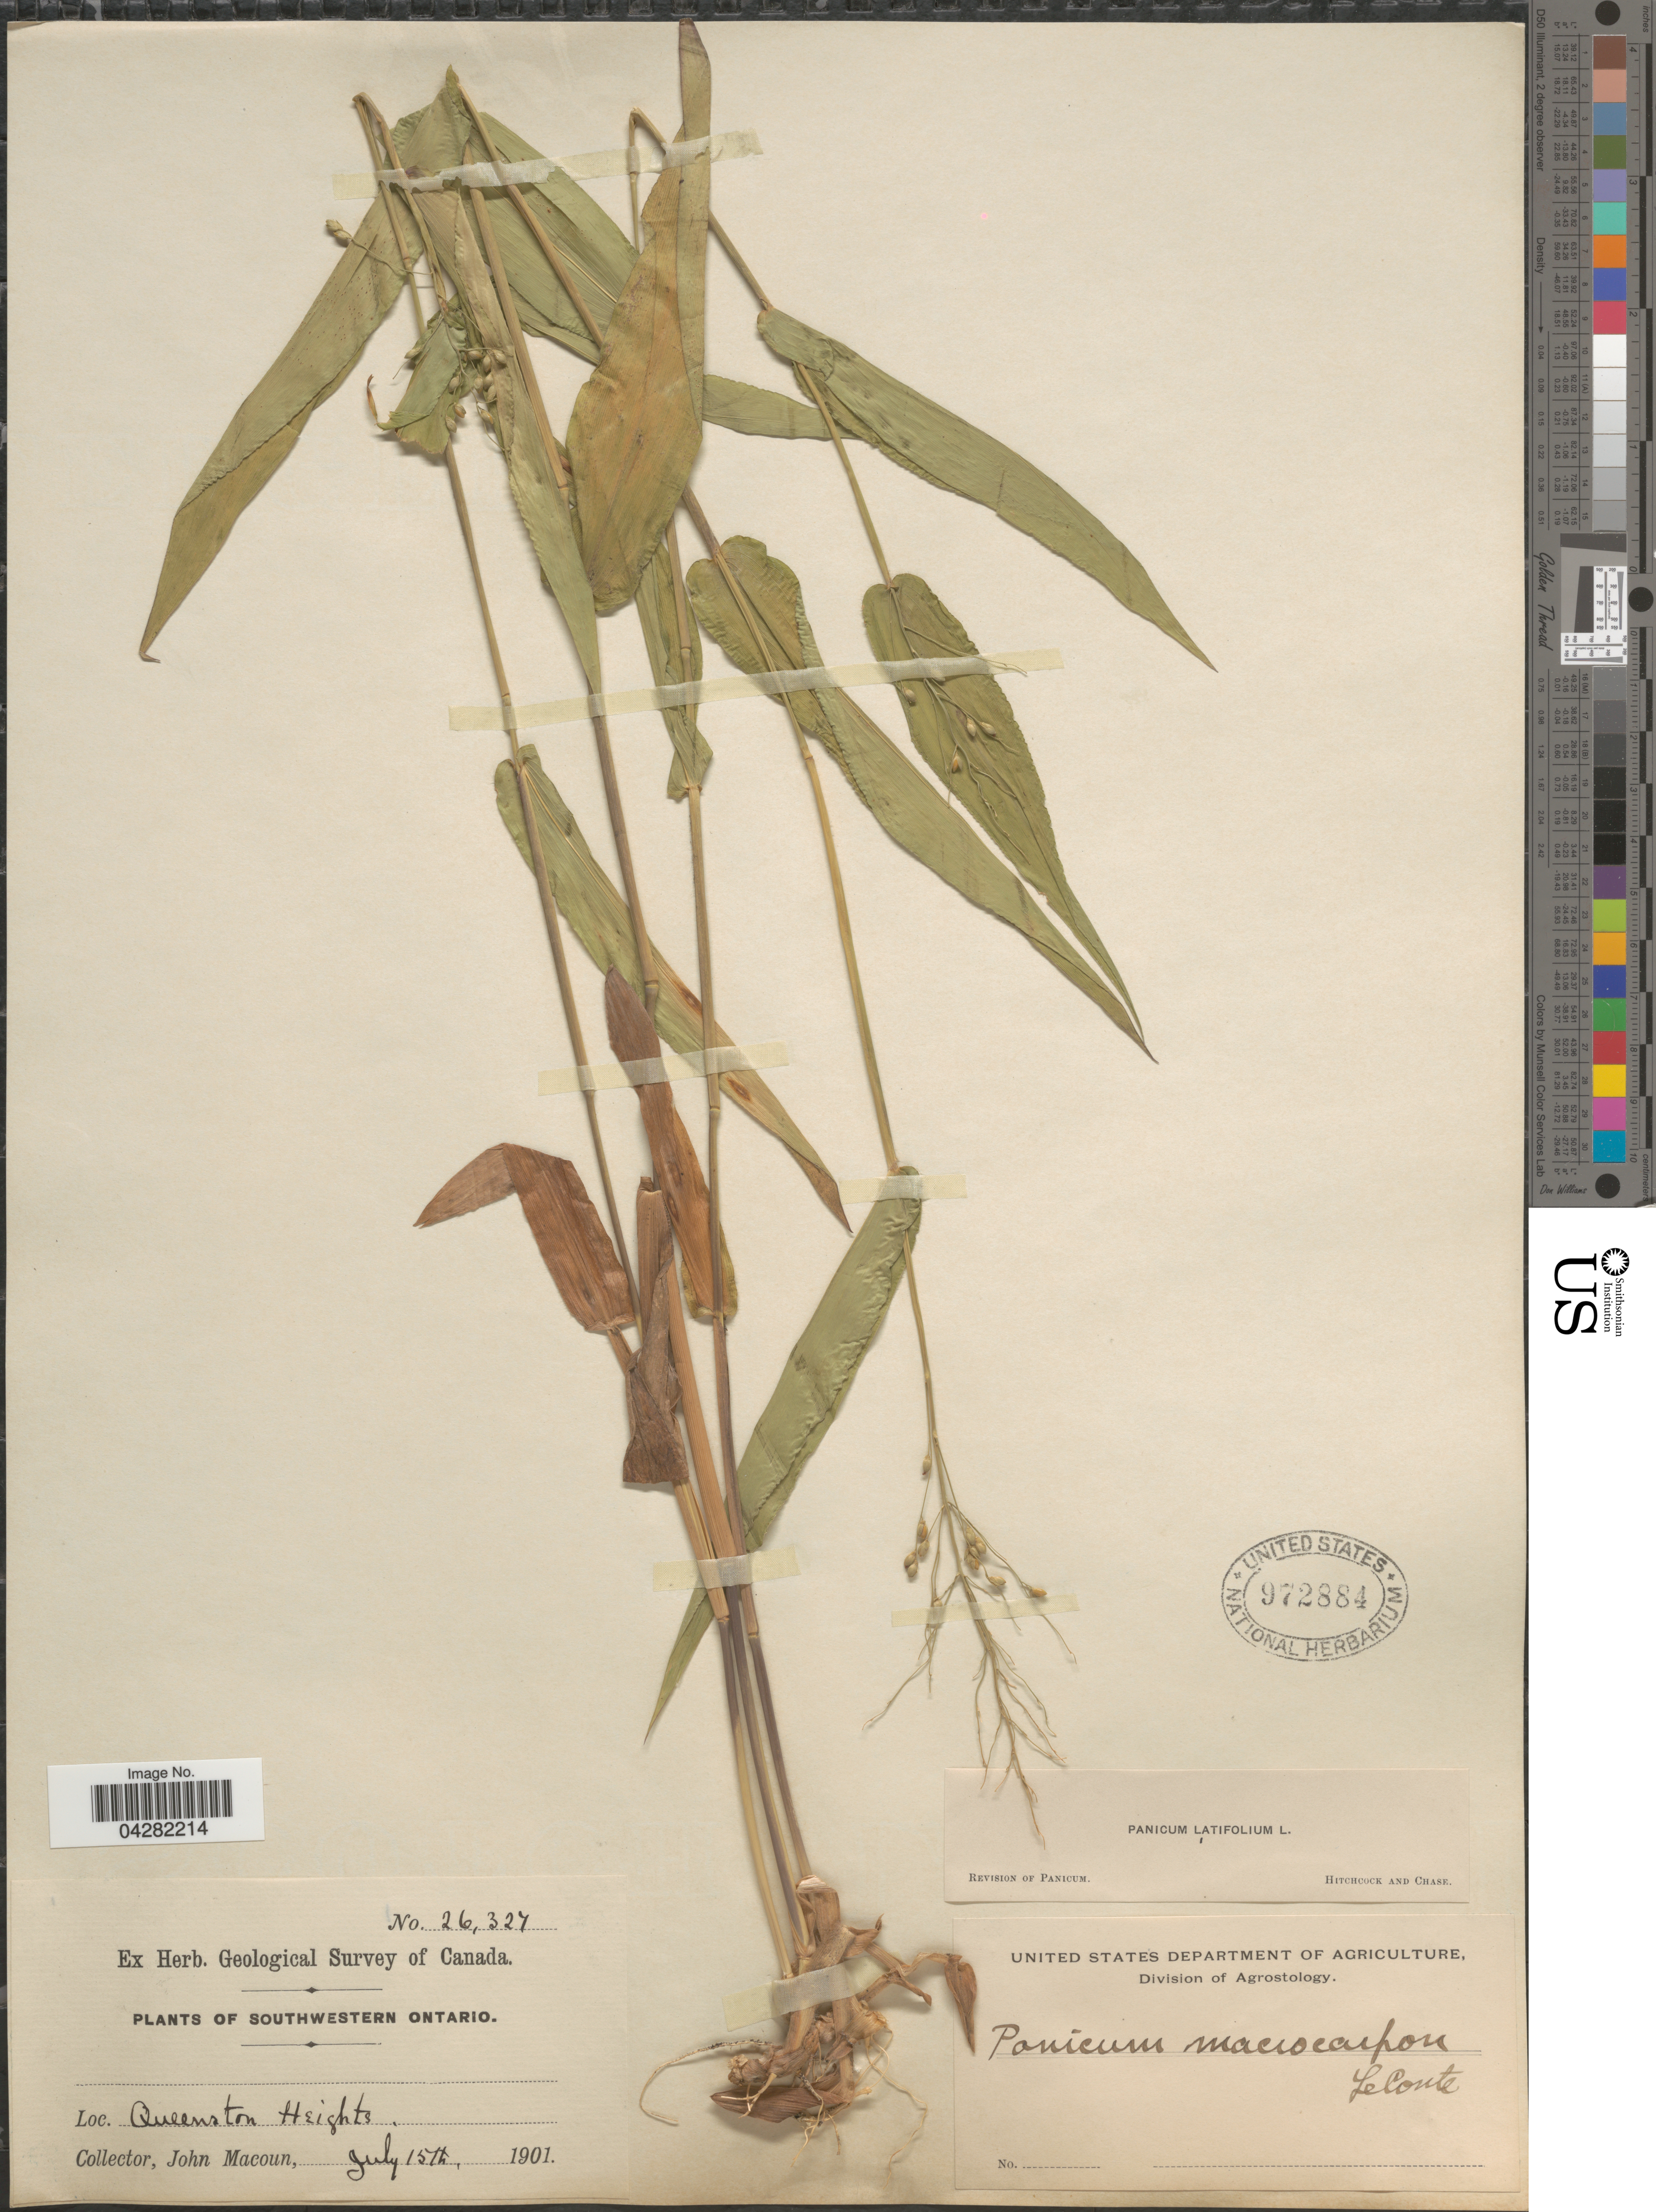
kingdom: Plantae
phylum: Tracheophyta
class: Liliopsida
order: Poales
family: Poaceae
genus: Dichanthelium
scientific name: Dichanthelium latifolium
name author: (L.) Harvill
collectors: J. Macoun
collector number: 26327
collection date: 1901-07-15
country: Canada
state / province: Ontario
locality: Geological Survey of Canada. Southwestern Ontario. Queenston Heights.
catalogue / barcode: US 972884